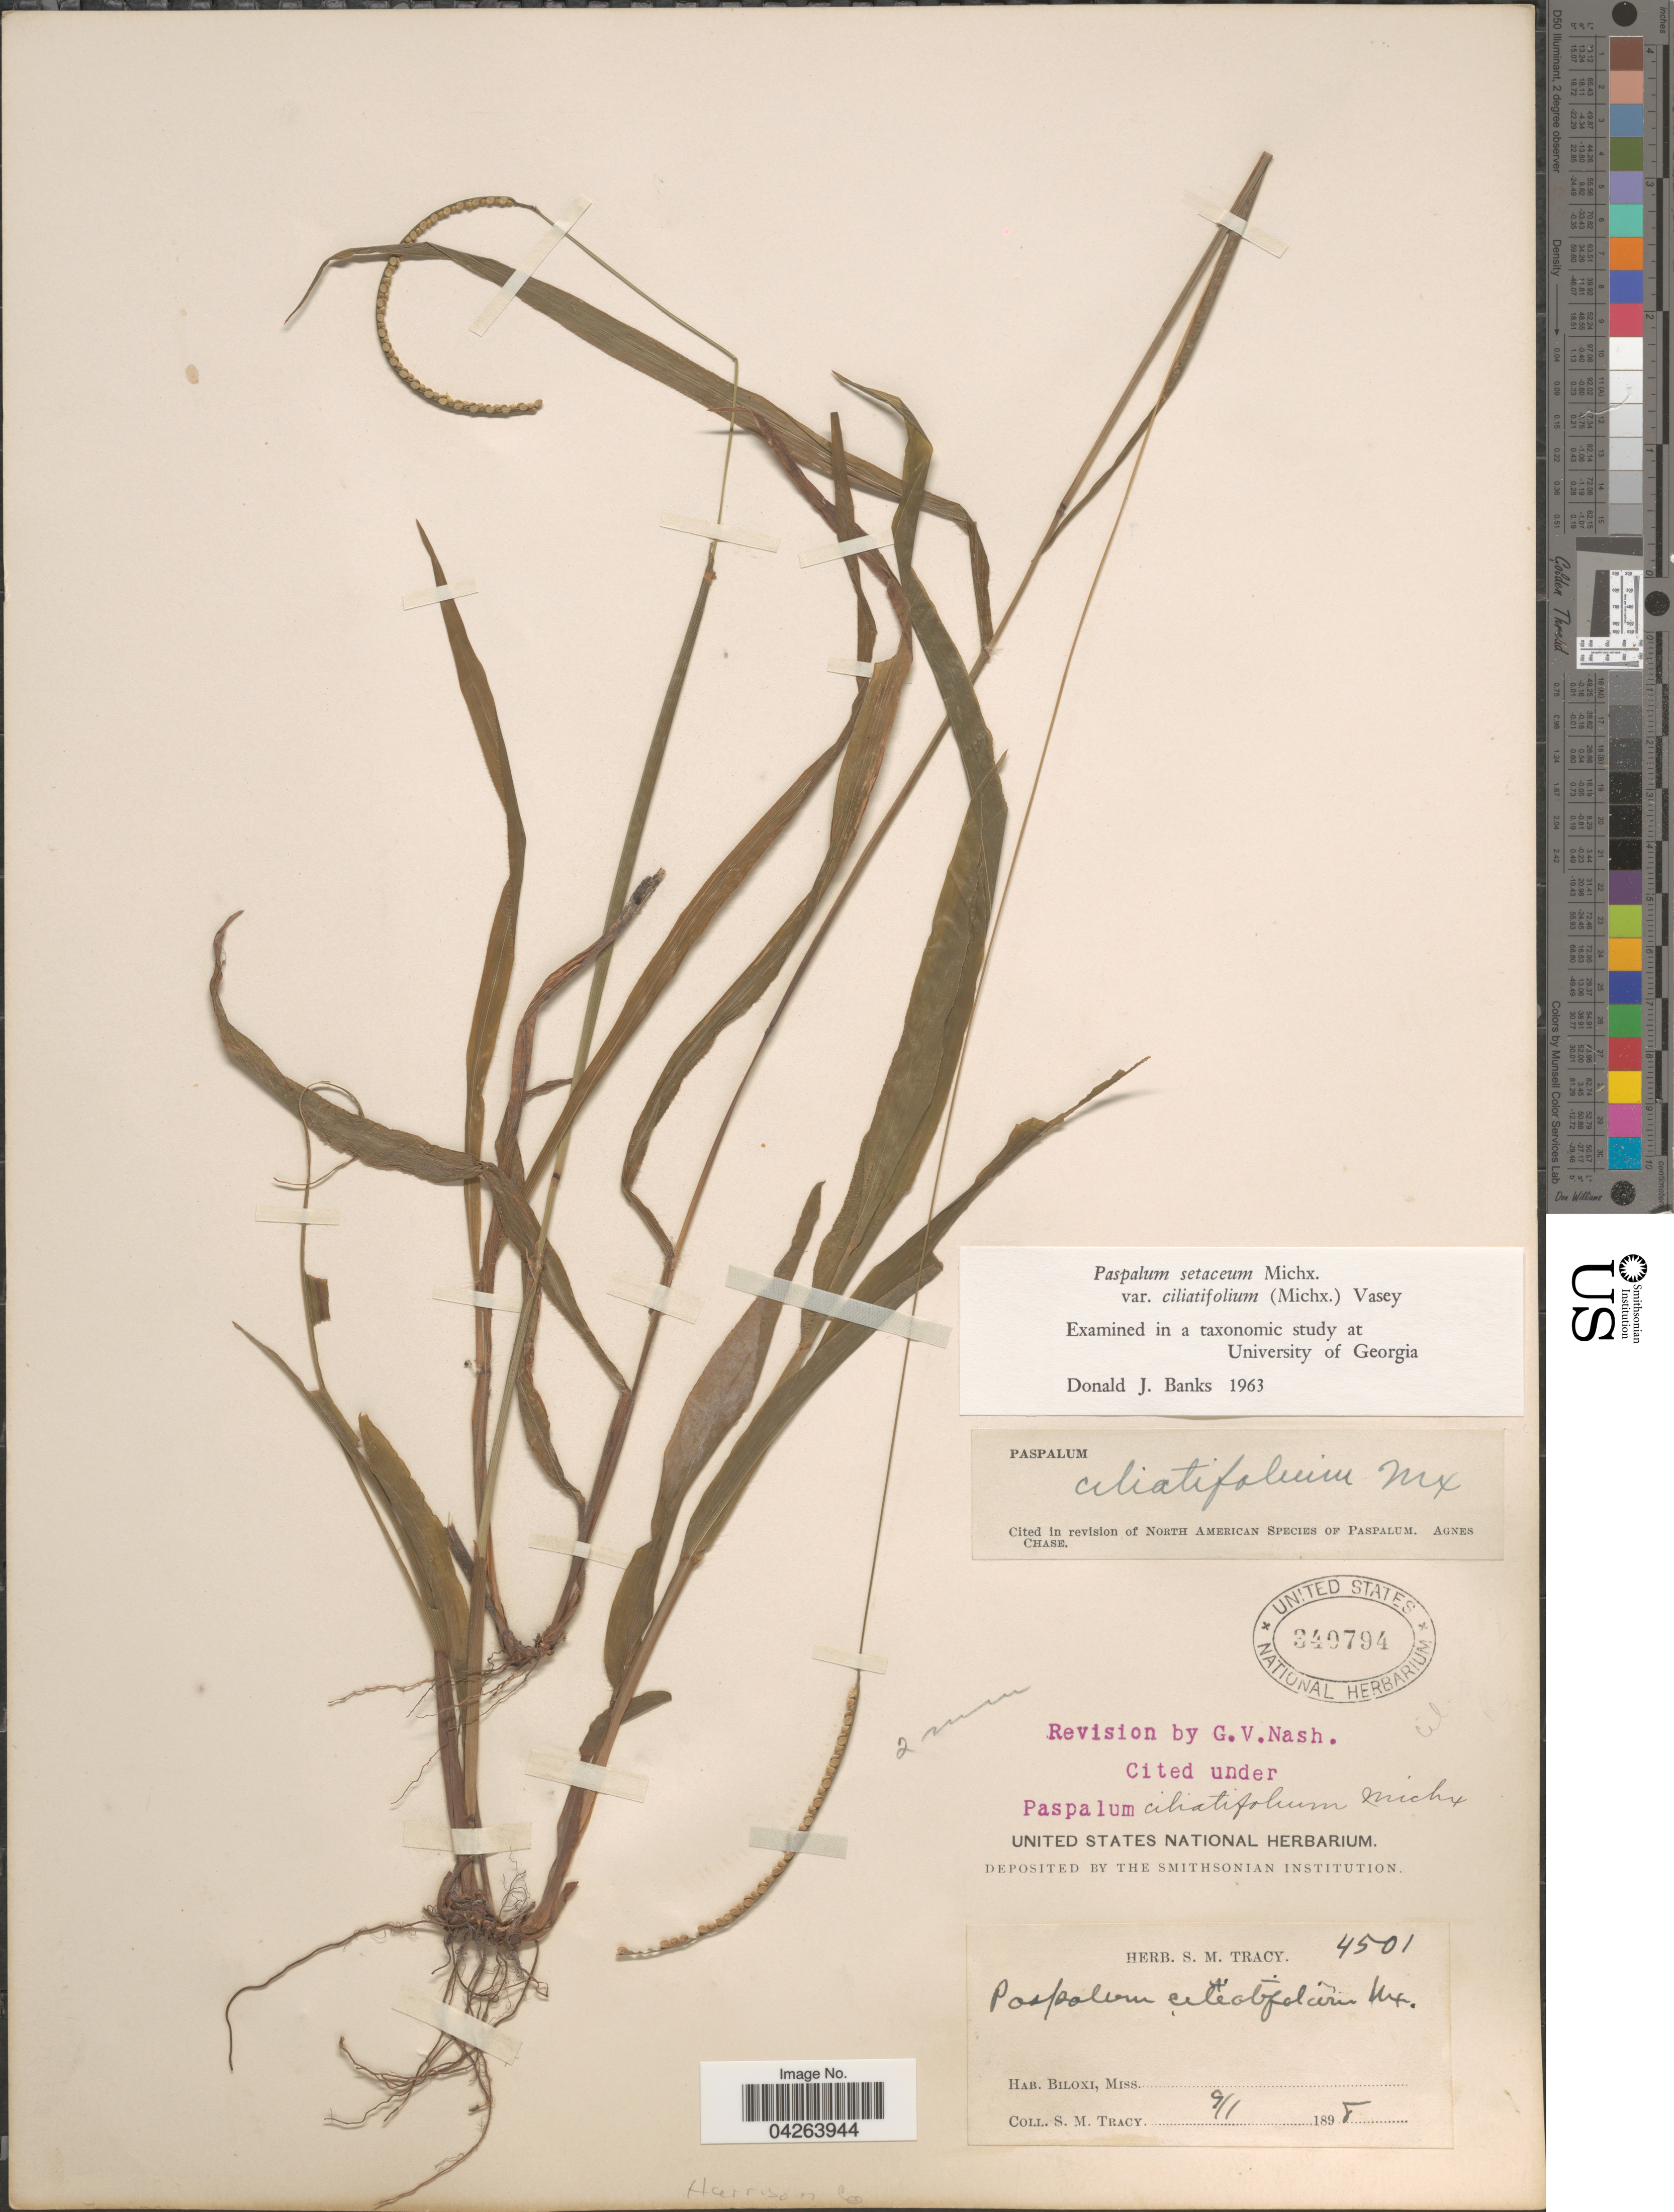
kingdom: Plantae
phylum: Tracheophyta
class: Liliopsida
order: Poales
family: Poaceae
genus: Paspalum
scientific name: Paspalum setaceum var. ciliatifolium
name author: (Michx.) Vasey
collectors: S. M. Tracy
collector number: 4501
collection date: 1898-09-01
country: United States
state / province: Mississippi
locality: Biloxi. Harrison Co.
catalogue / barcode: US 340794